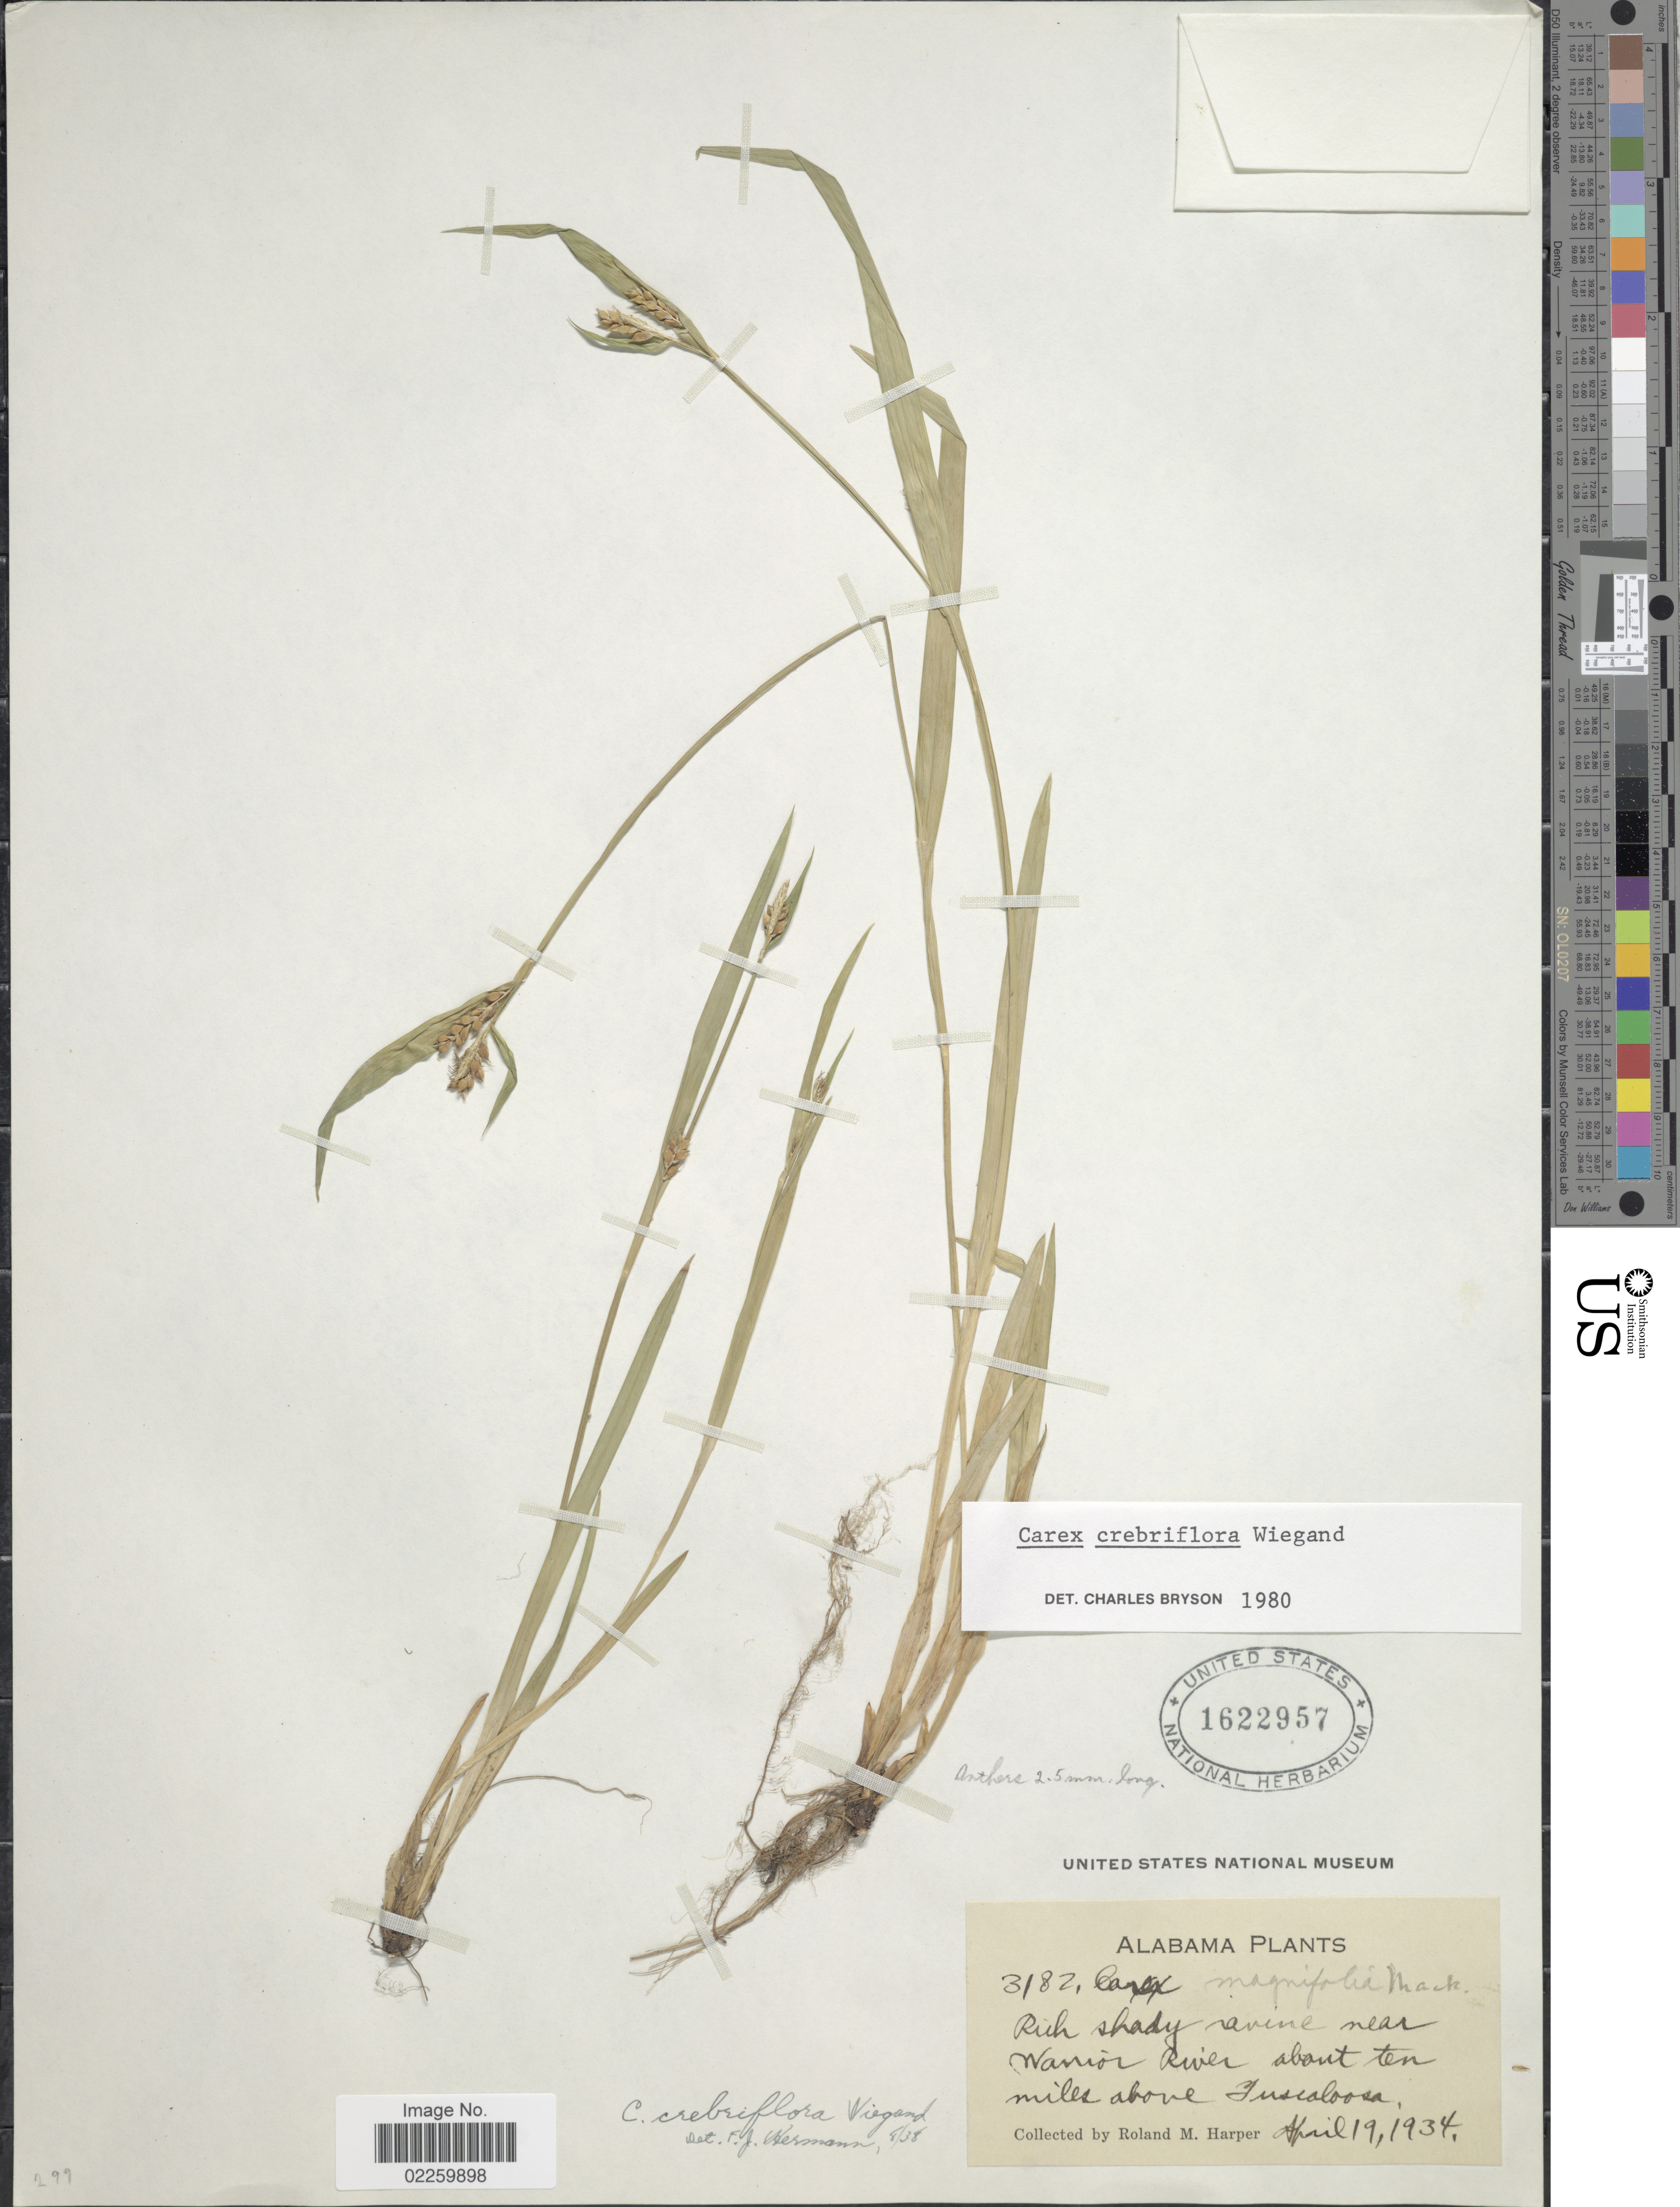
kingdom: Plantae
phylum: Tracheophyta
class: Liliopsida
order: Poales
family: Cyperaceae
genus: Carex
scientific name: Carex crebriflora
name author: Wiegand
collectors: R. M. Harper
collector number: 3182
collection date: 1934-04-19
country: United States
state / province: Alabama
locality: Rich shady ravine near Warrior River about ten miles above Tuscaloosa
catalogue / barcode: US 1622957